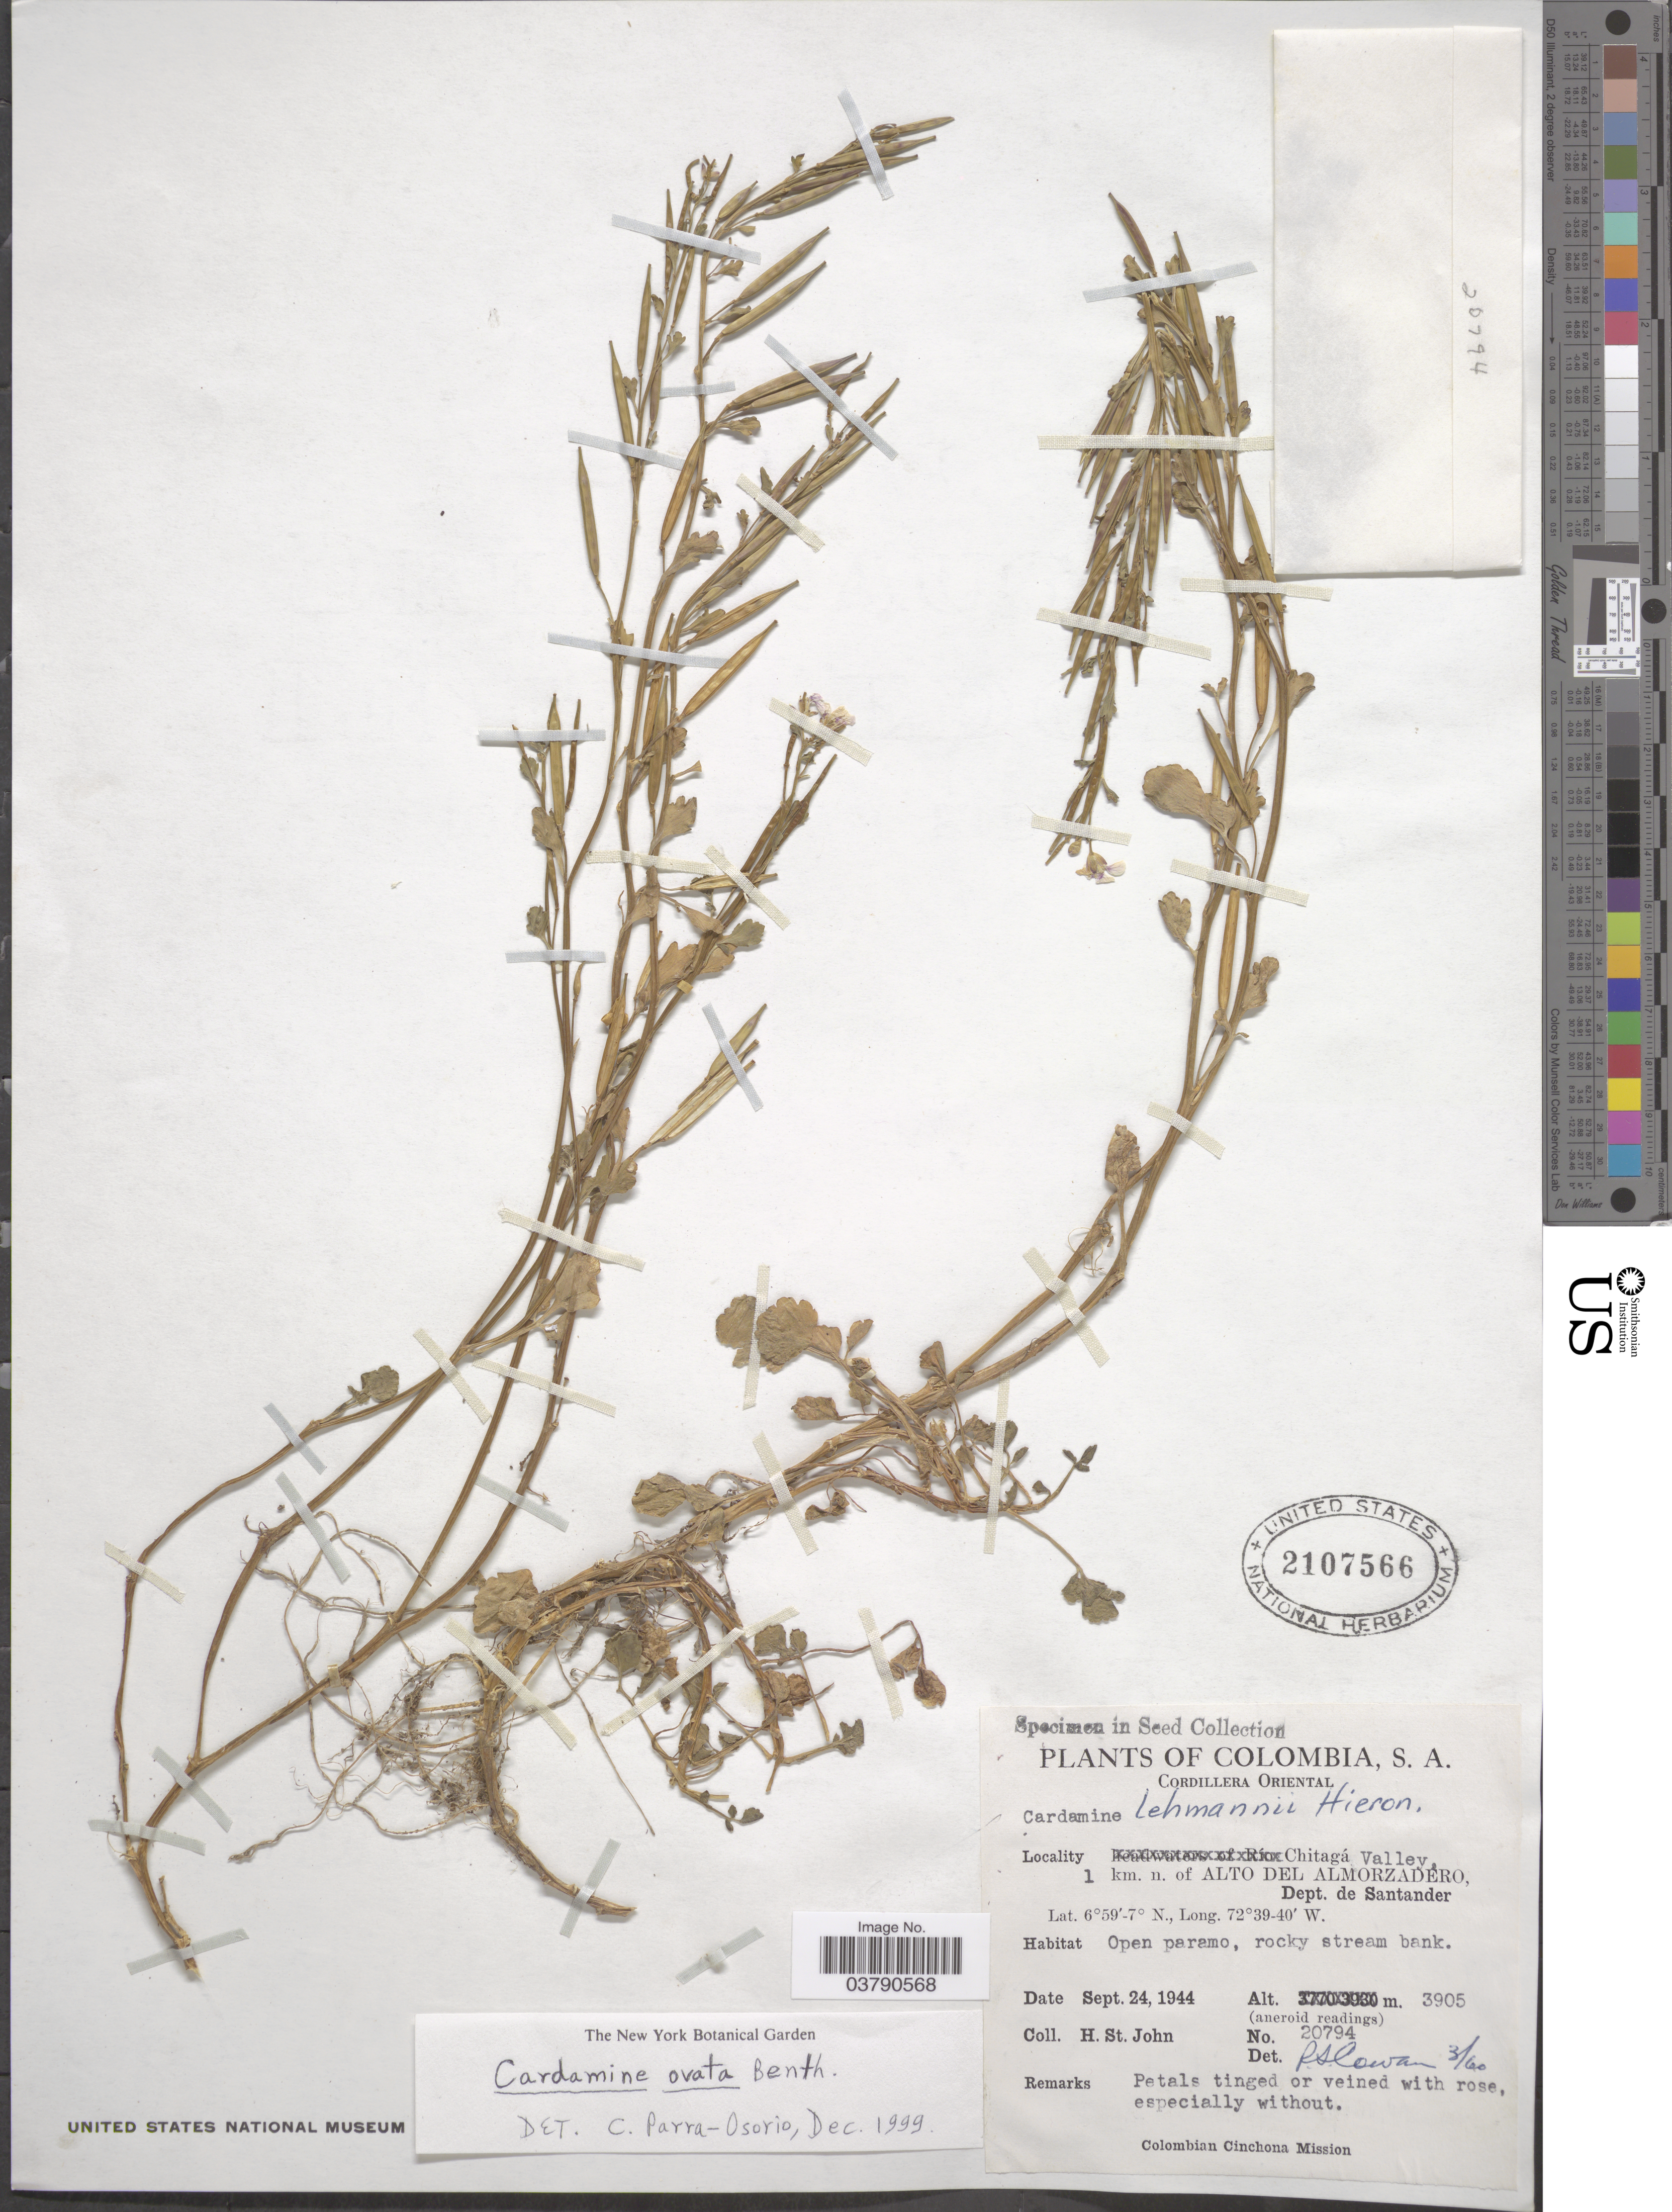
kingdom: Plantae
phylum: Tracheophyta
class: Magnoliopsida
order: Brassicales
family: Brassicaceae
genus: Cardamine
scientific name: Cardamine ovata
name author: Benth.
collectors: H. St. John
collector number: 20794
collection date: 1944-09-24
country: Colombia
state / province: Santander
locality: Cordillera Oriental. Chitagá Valley, 1 km. n. of Alto Del Almorzadero, Dept. de Santander.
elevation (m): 3905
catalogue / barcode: US 2107566